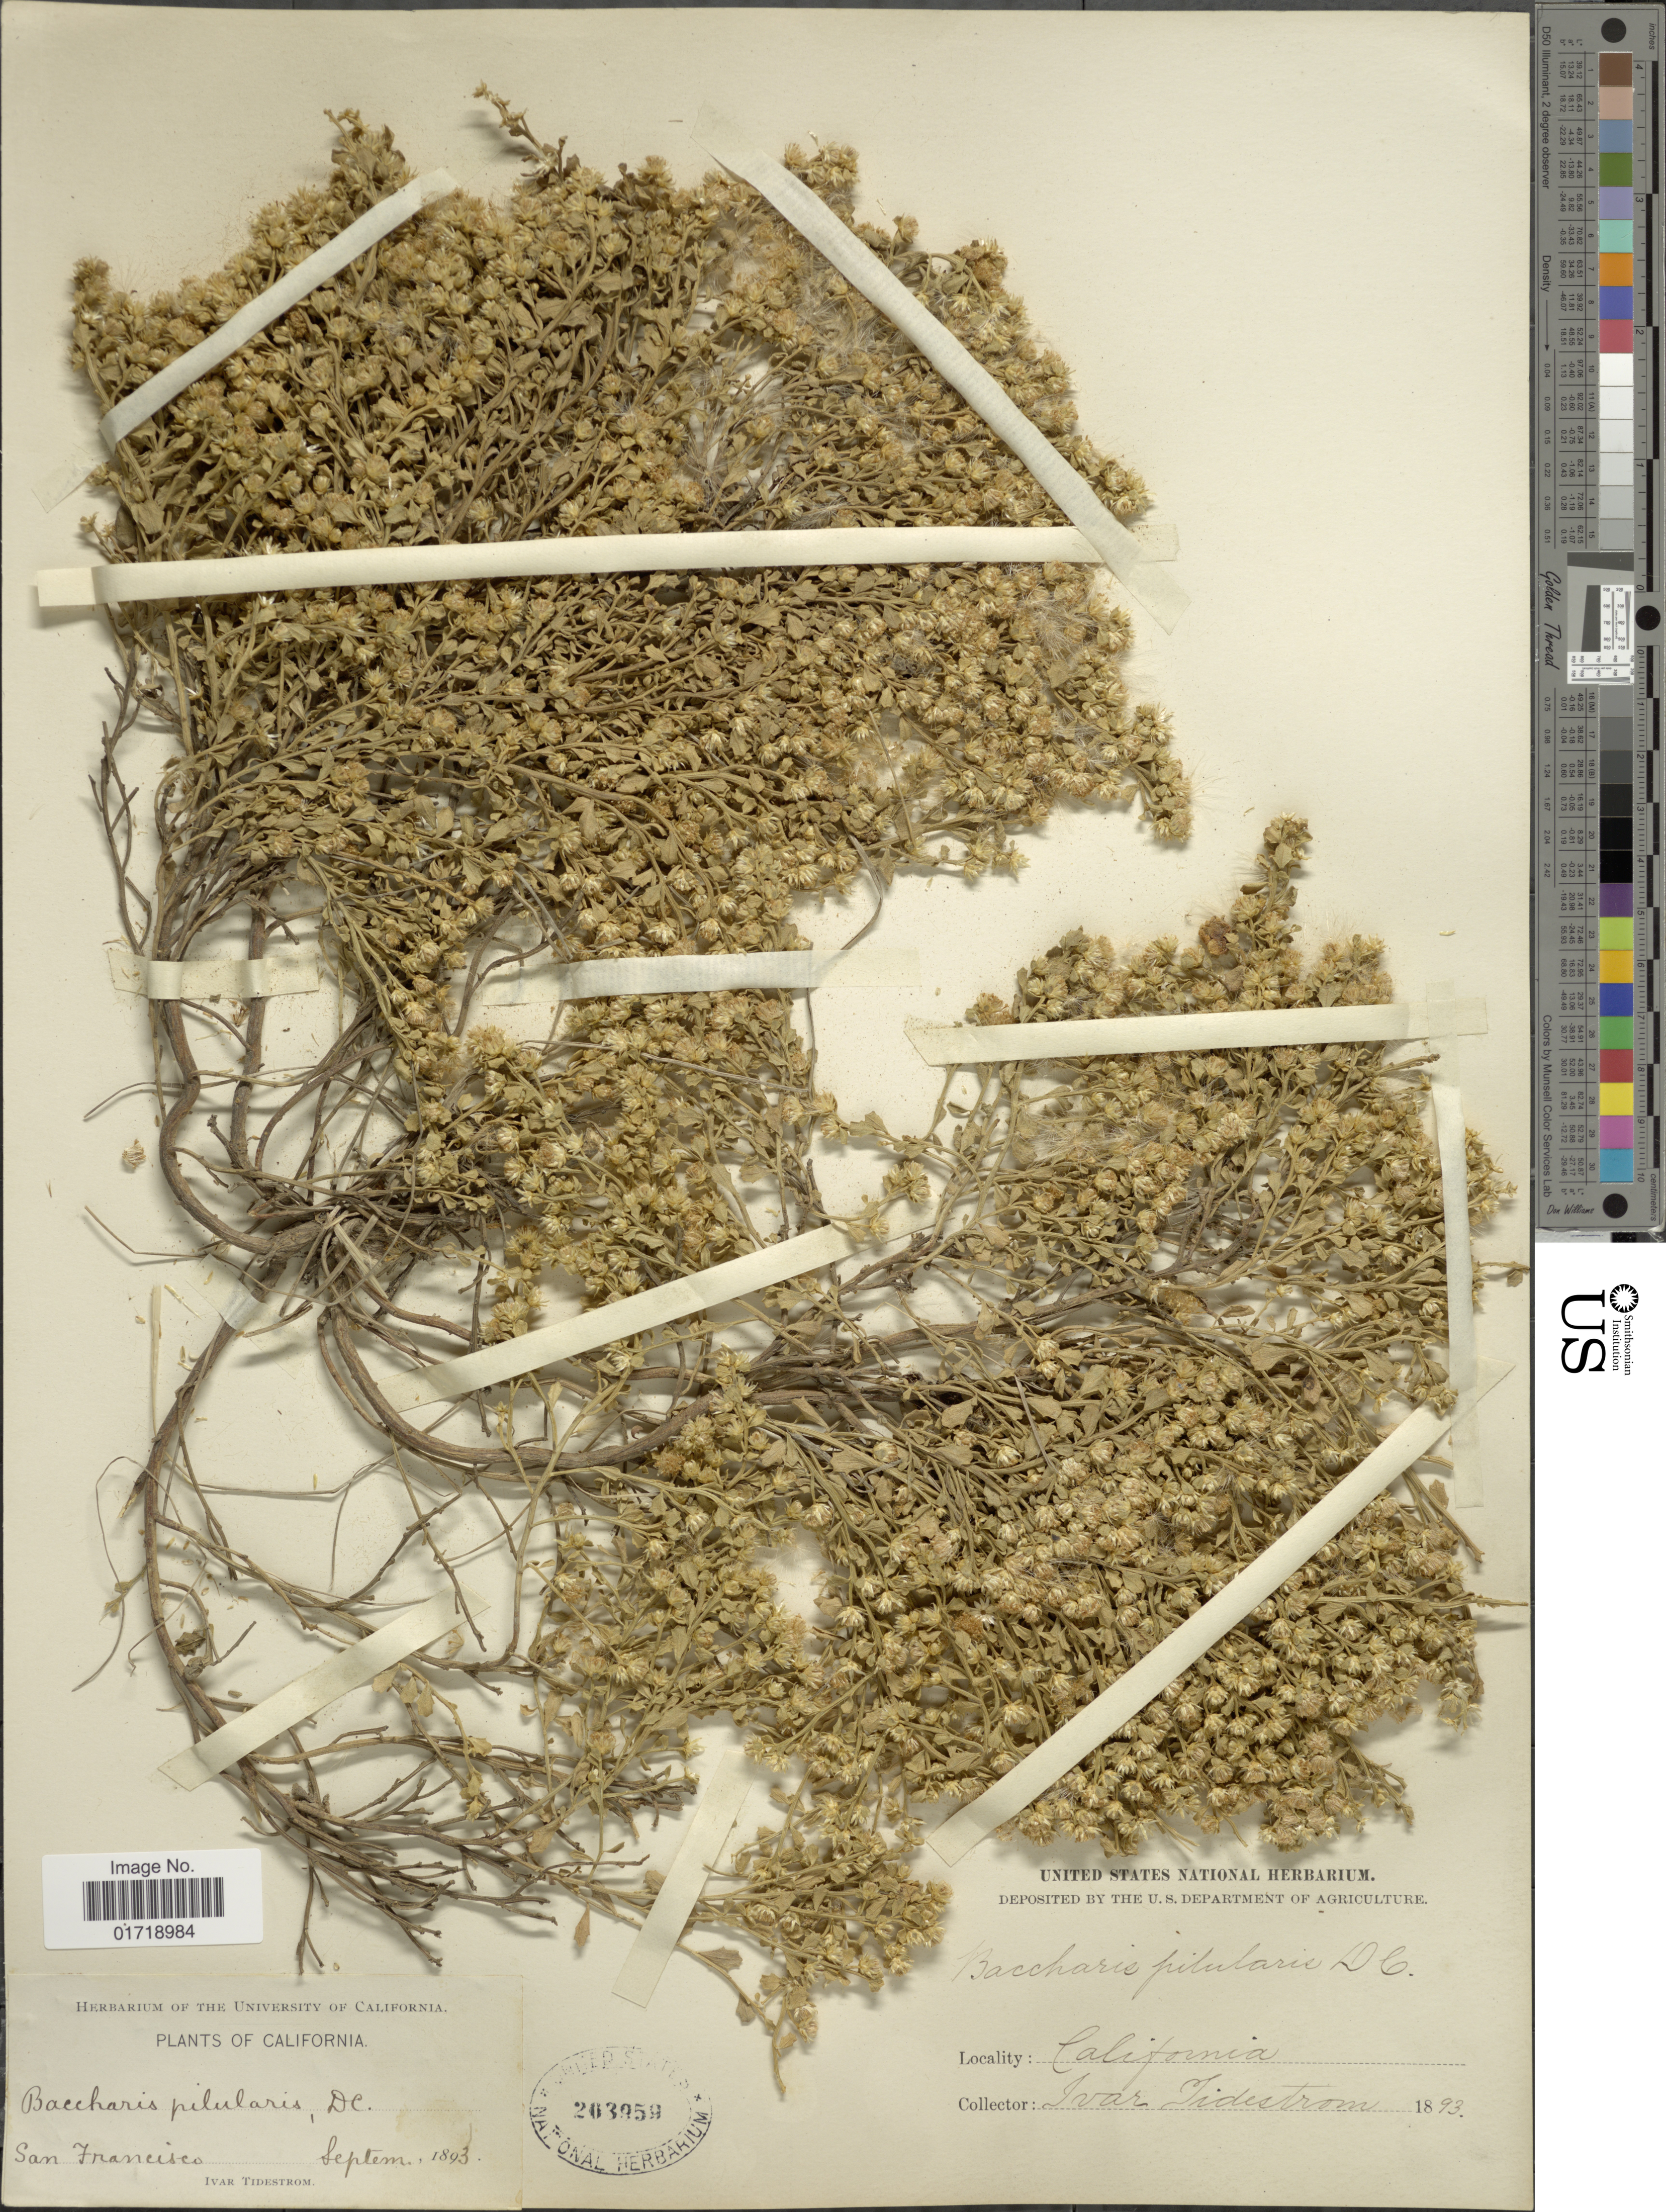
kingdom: Plantae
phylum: Tracheophyta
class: Magnoliopsida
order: Asterales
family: Asteraceae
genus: Baccharis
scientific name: Baccharis pilularis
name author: DC.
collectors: I. F. Tidestrom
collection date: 1893-09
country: United States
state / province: California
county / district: San Francisco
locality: San Francisco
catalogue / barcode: US 263959